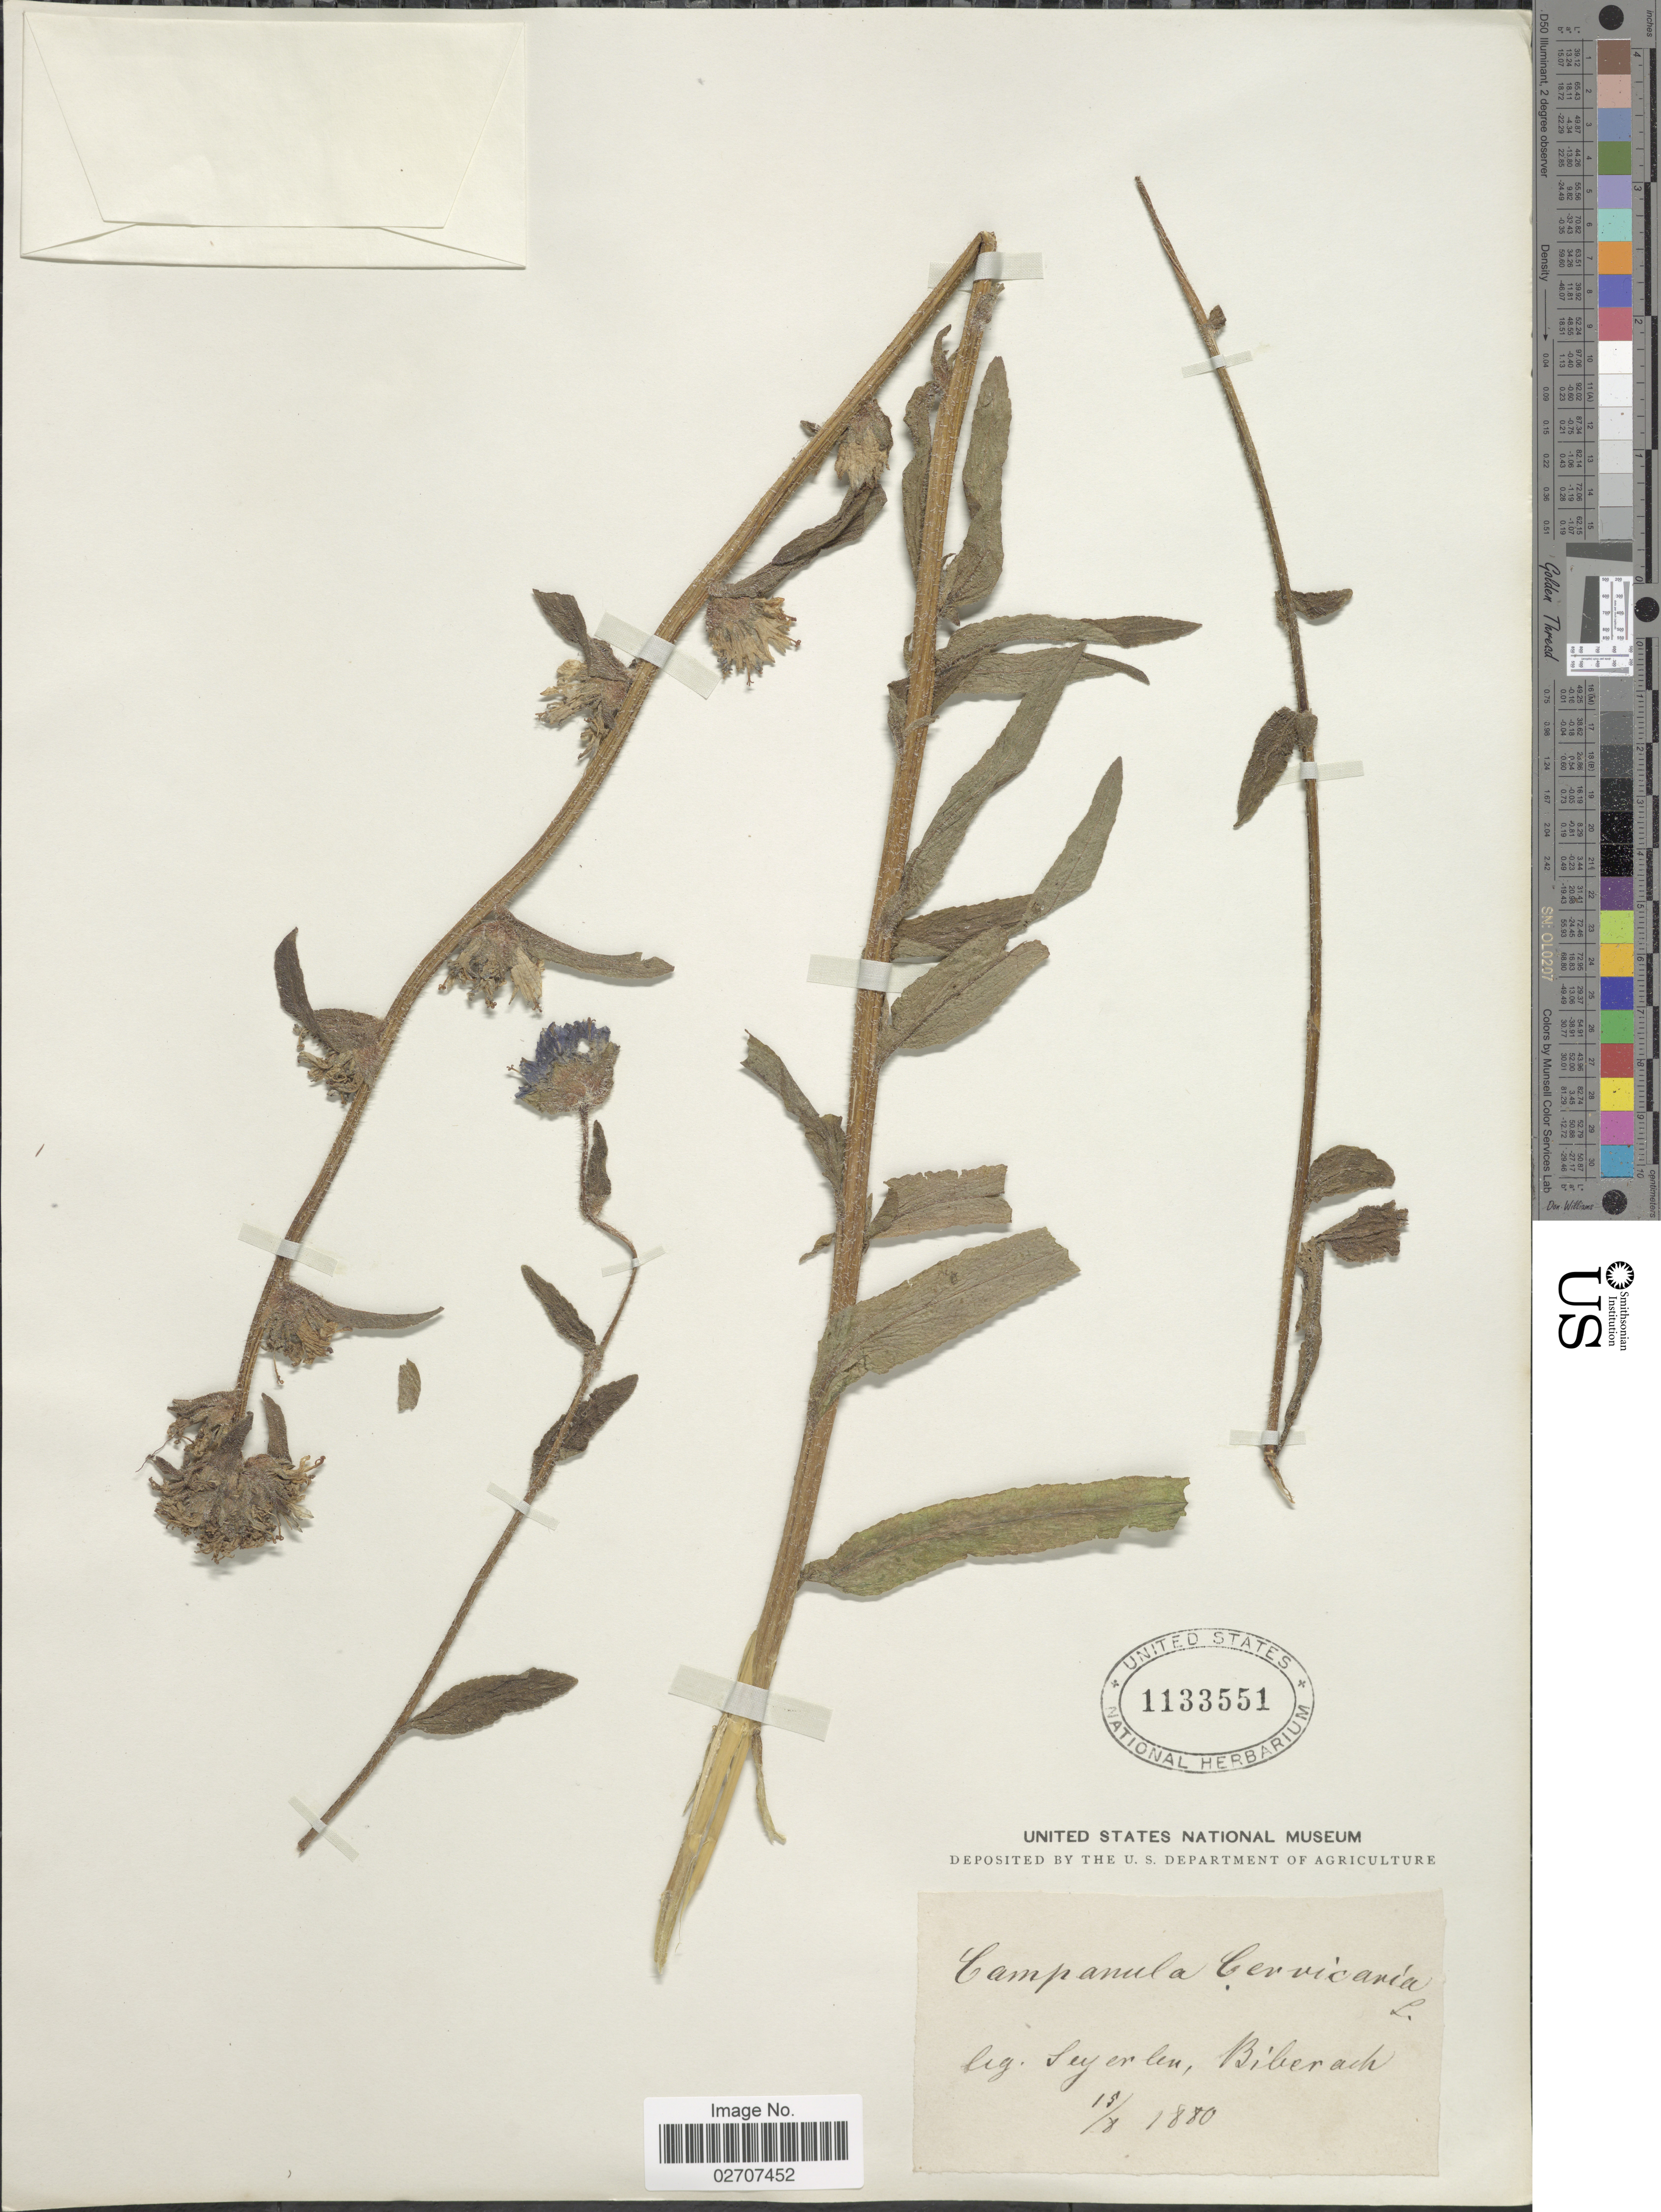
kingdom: Plantae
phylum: Tracheophyta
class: Magnoliopsida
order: Asterales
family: Campanulaceae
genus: Campanula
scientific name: Campanula cervicaria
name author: L.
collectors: Seyerlen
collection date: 1880-08-15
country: Germany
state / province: Baden-Württemberg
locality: Biberach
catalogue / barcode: US 1133551